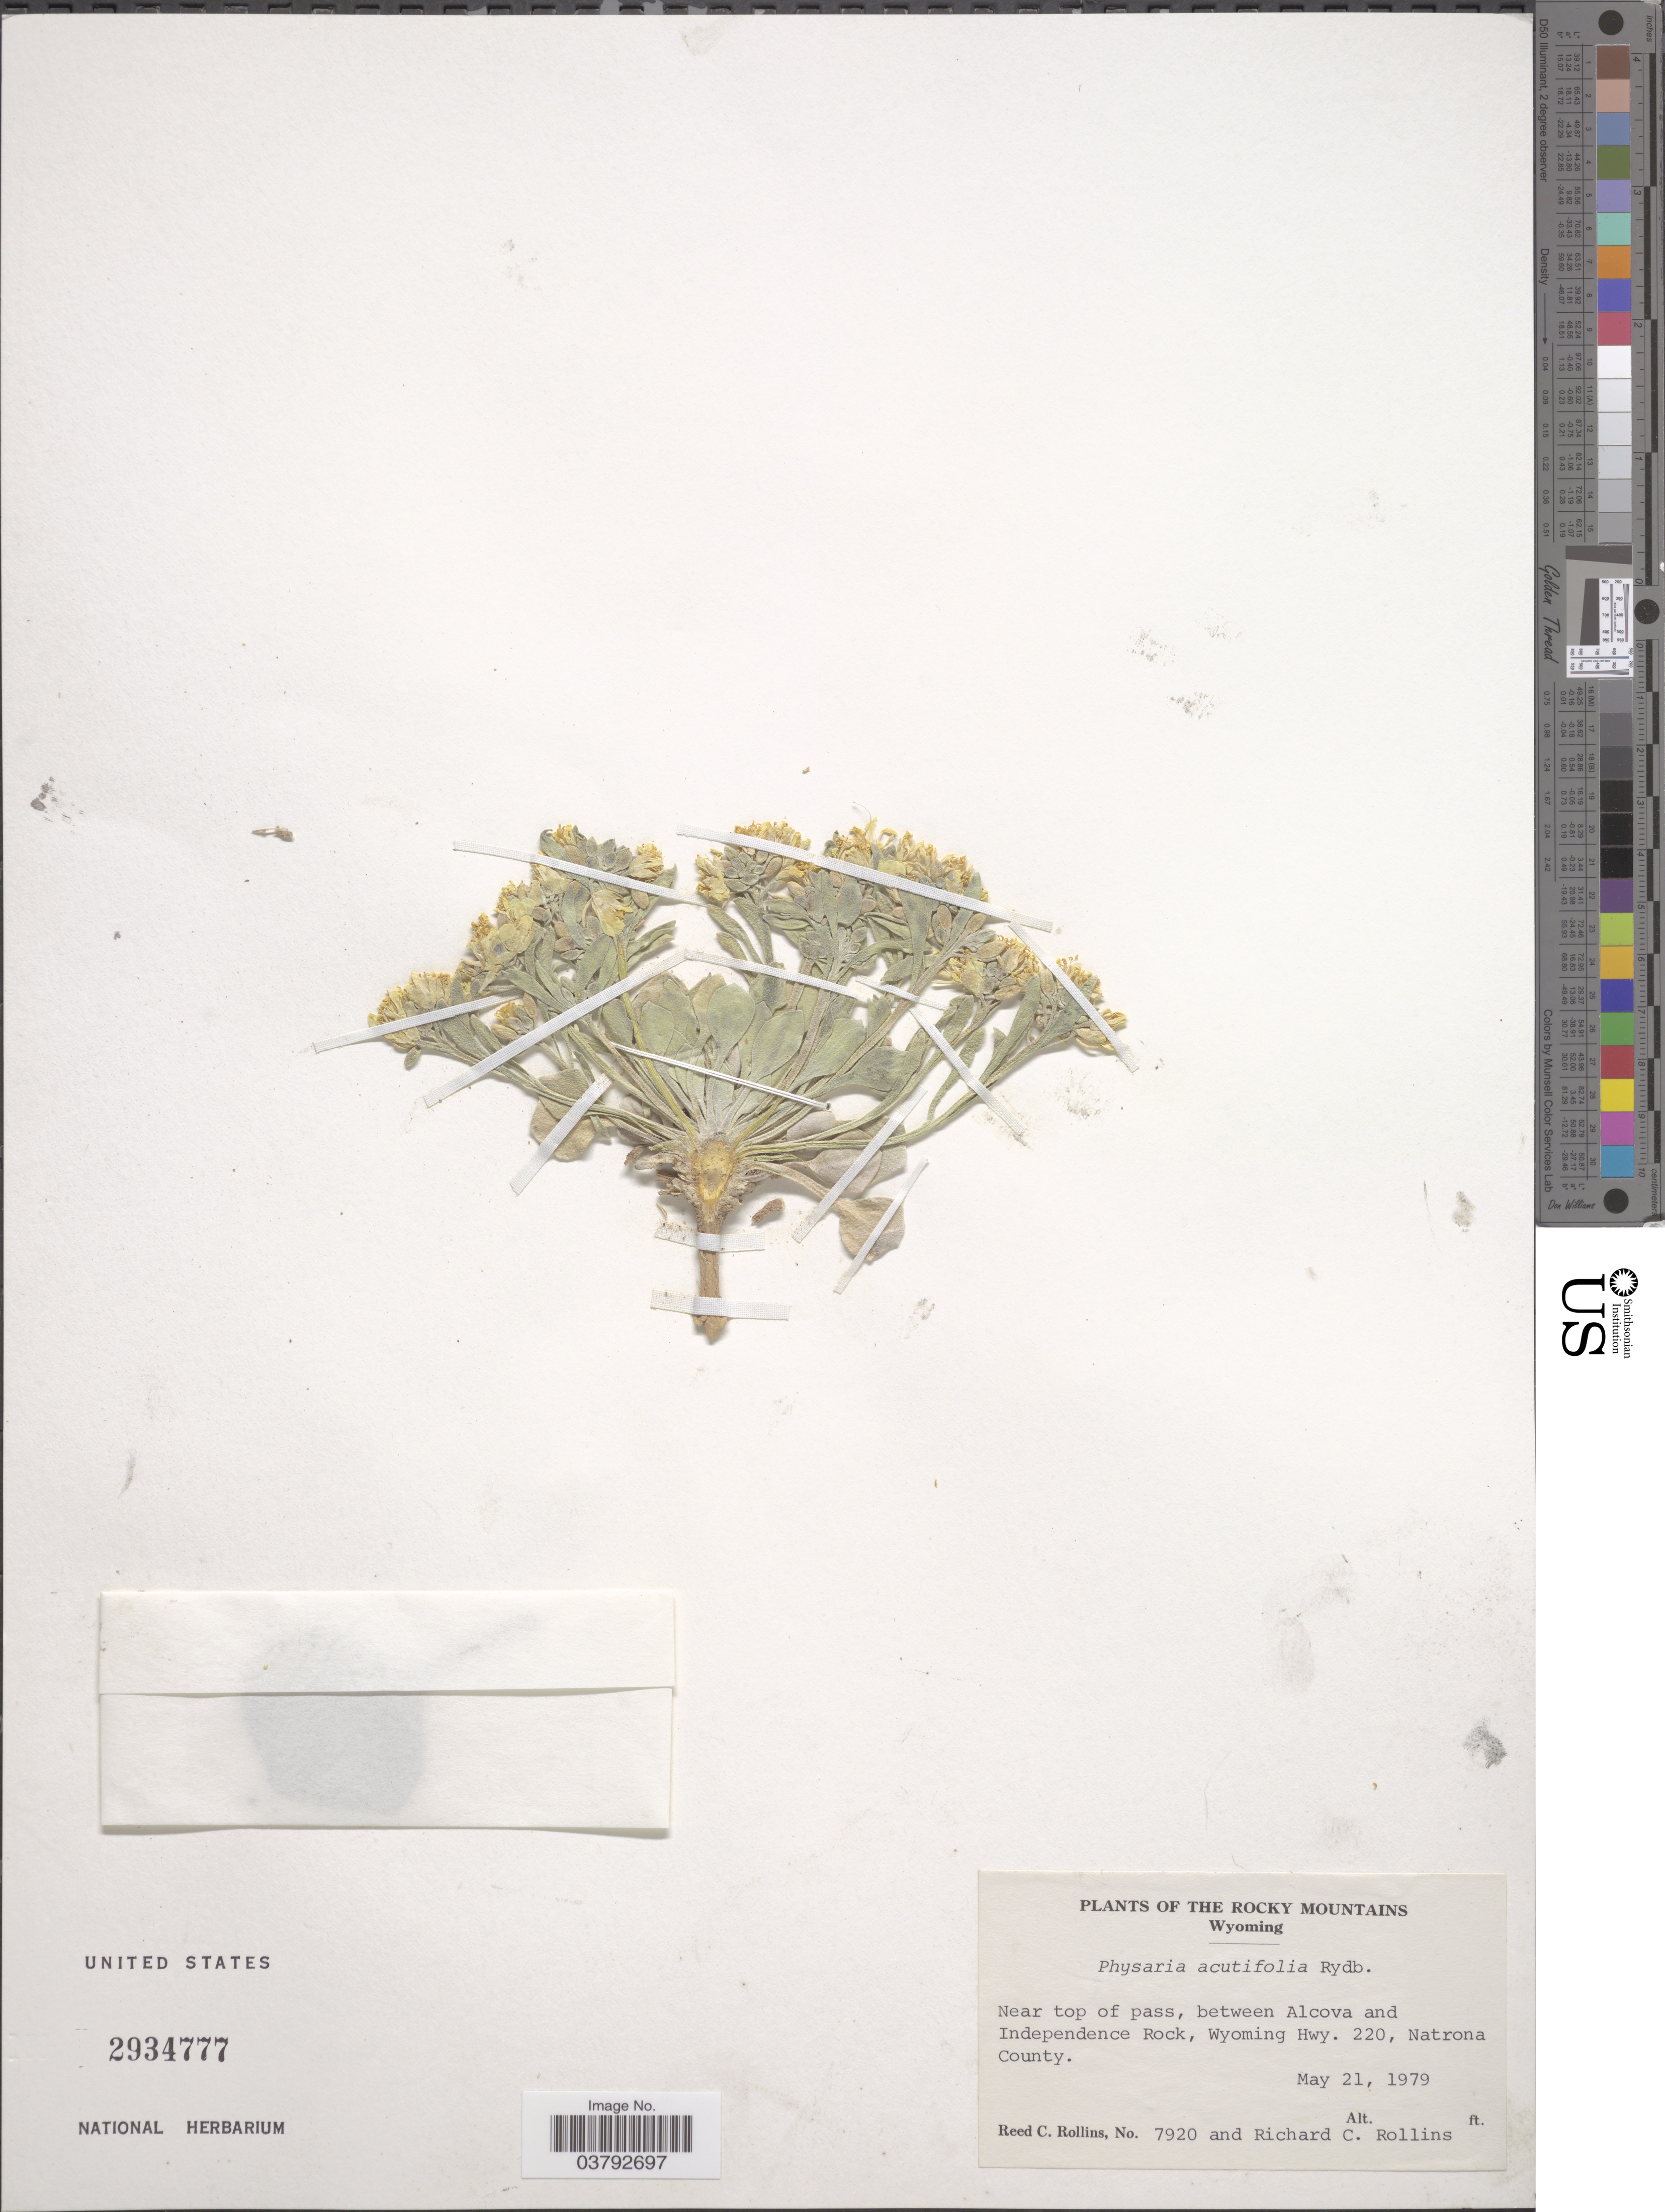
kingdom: Plantae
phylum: Tracheophyta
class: Magnoliopsida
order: Brassicales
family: Brassicaceae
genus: Physaria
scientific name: Physaria acutifolia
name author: Rydb.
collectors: R. C. Rollins & R. C. Rollins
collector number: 7920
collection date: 1979-05-21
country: United States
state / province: Wyoming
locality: The Rocky Mountains. Near top of pass, between Alcova and Independence Rock, Wyoming Hwy. 220, Natrona County.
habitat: near top of pass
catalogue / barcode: US 2934777